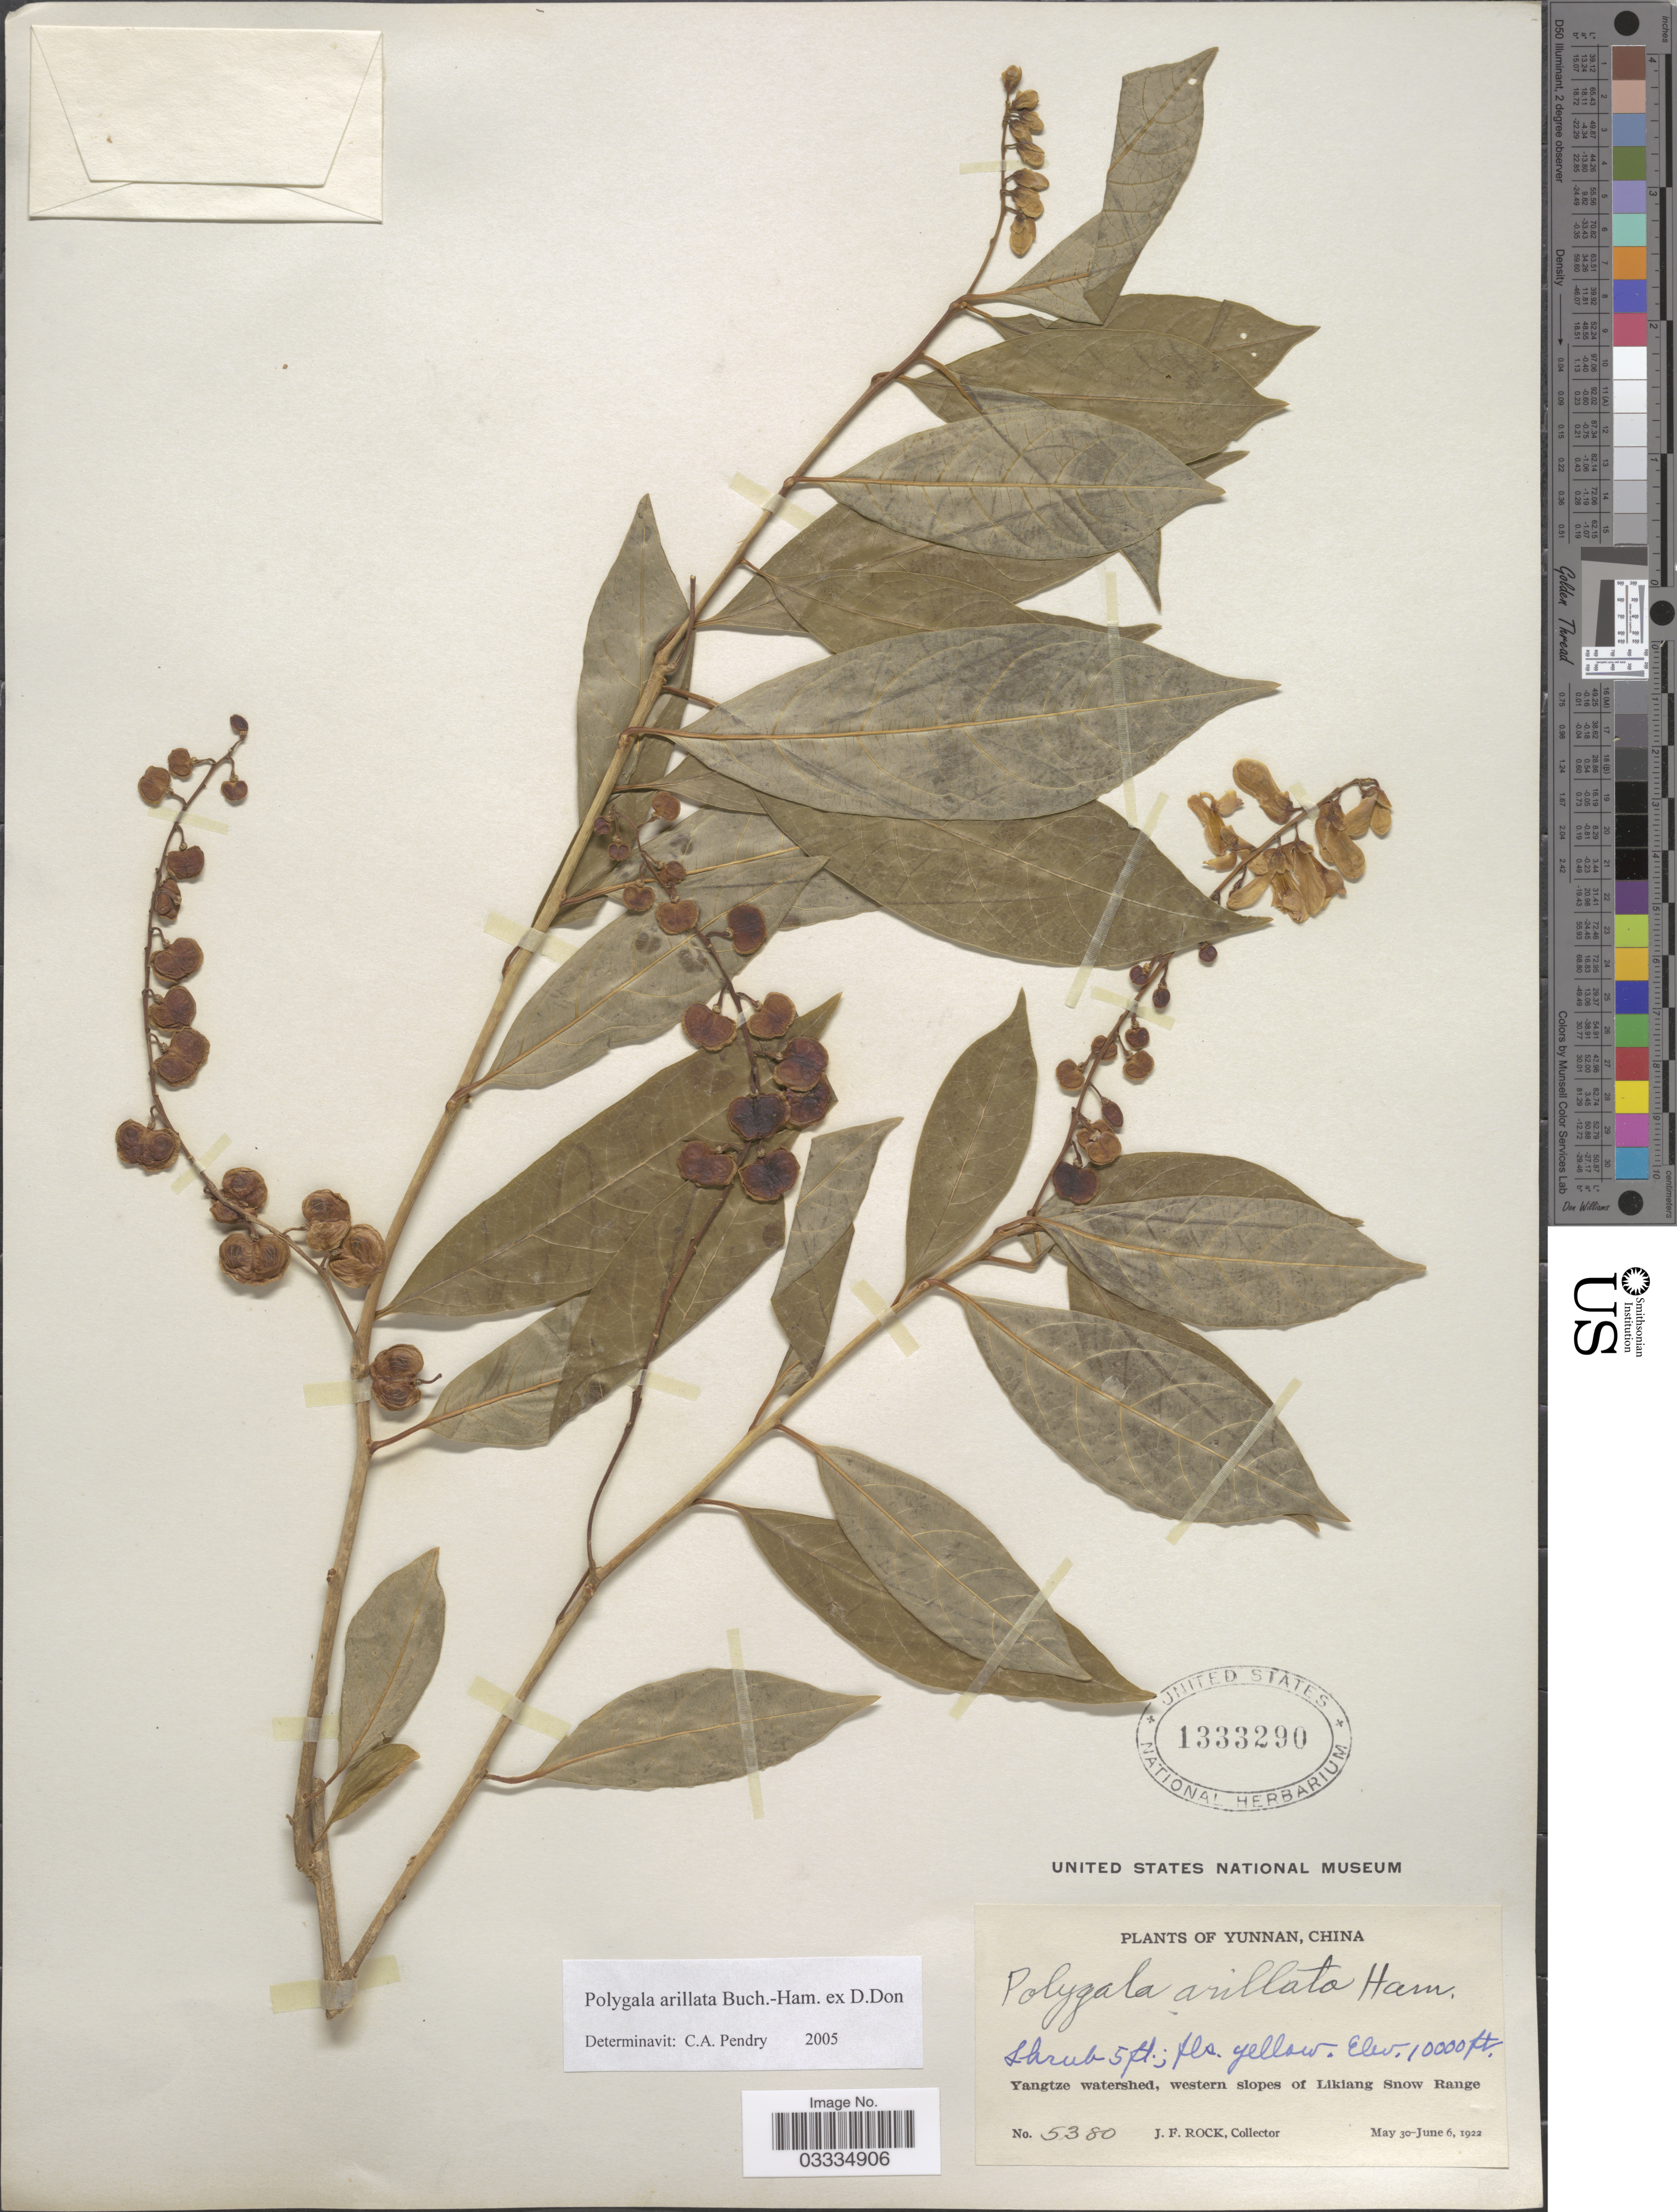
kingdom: Plantae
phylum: Tracheophyta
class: Magnoliopsida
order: Fabales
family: Polygalaceae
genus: Polygala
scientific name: Polygala arillata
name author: Buch.-Ham. ex D. Don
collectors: J. Rock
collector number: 5380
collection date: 1922-05-30/1922-06-06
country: China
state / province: Yunnan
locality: Yangtze watershed, western slopes of Likiang Snow Range.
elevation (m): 3048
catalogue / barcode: US 1333290